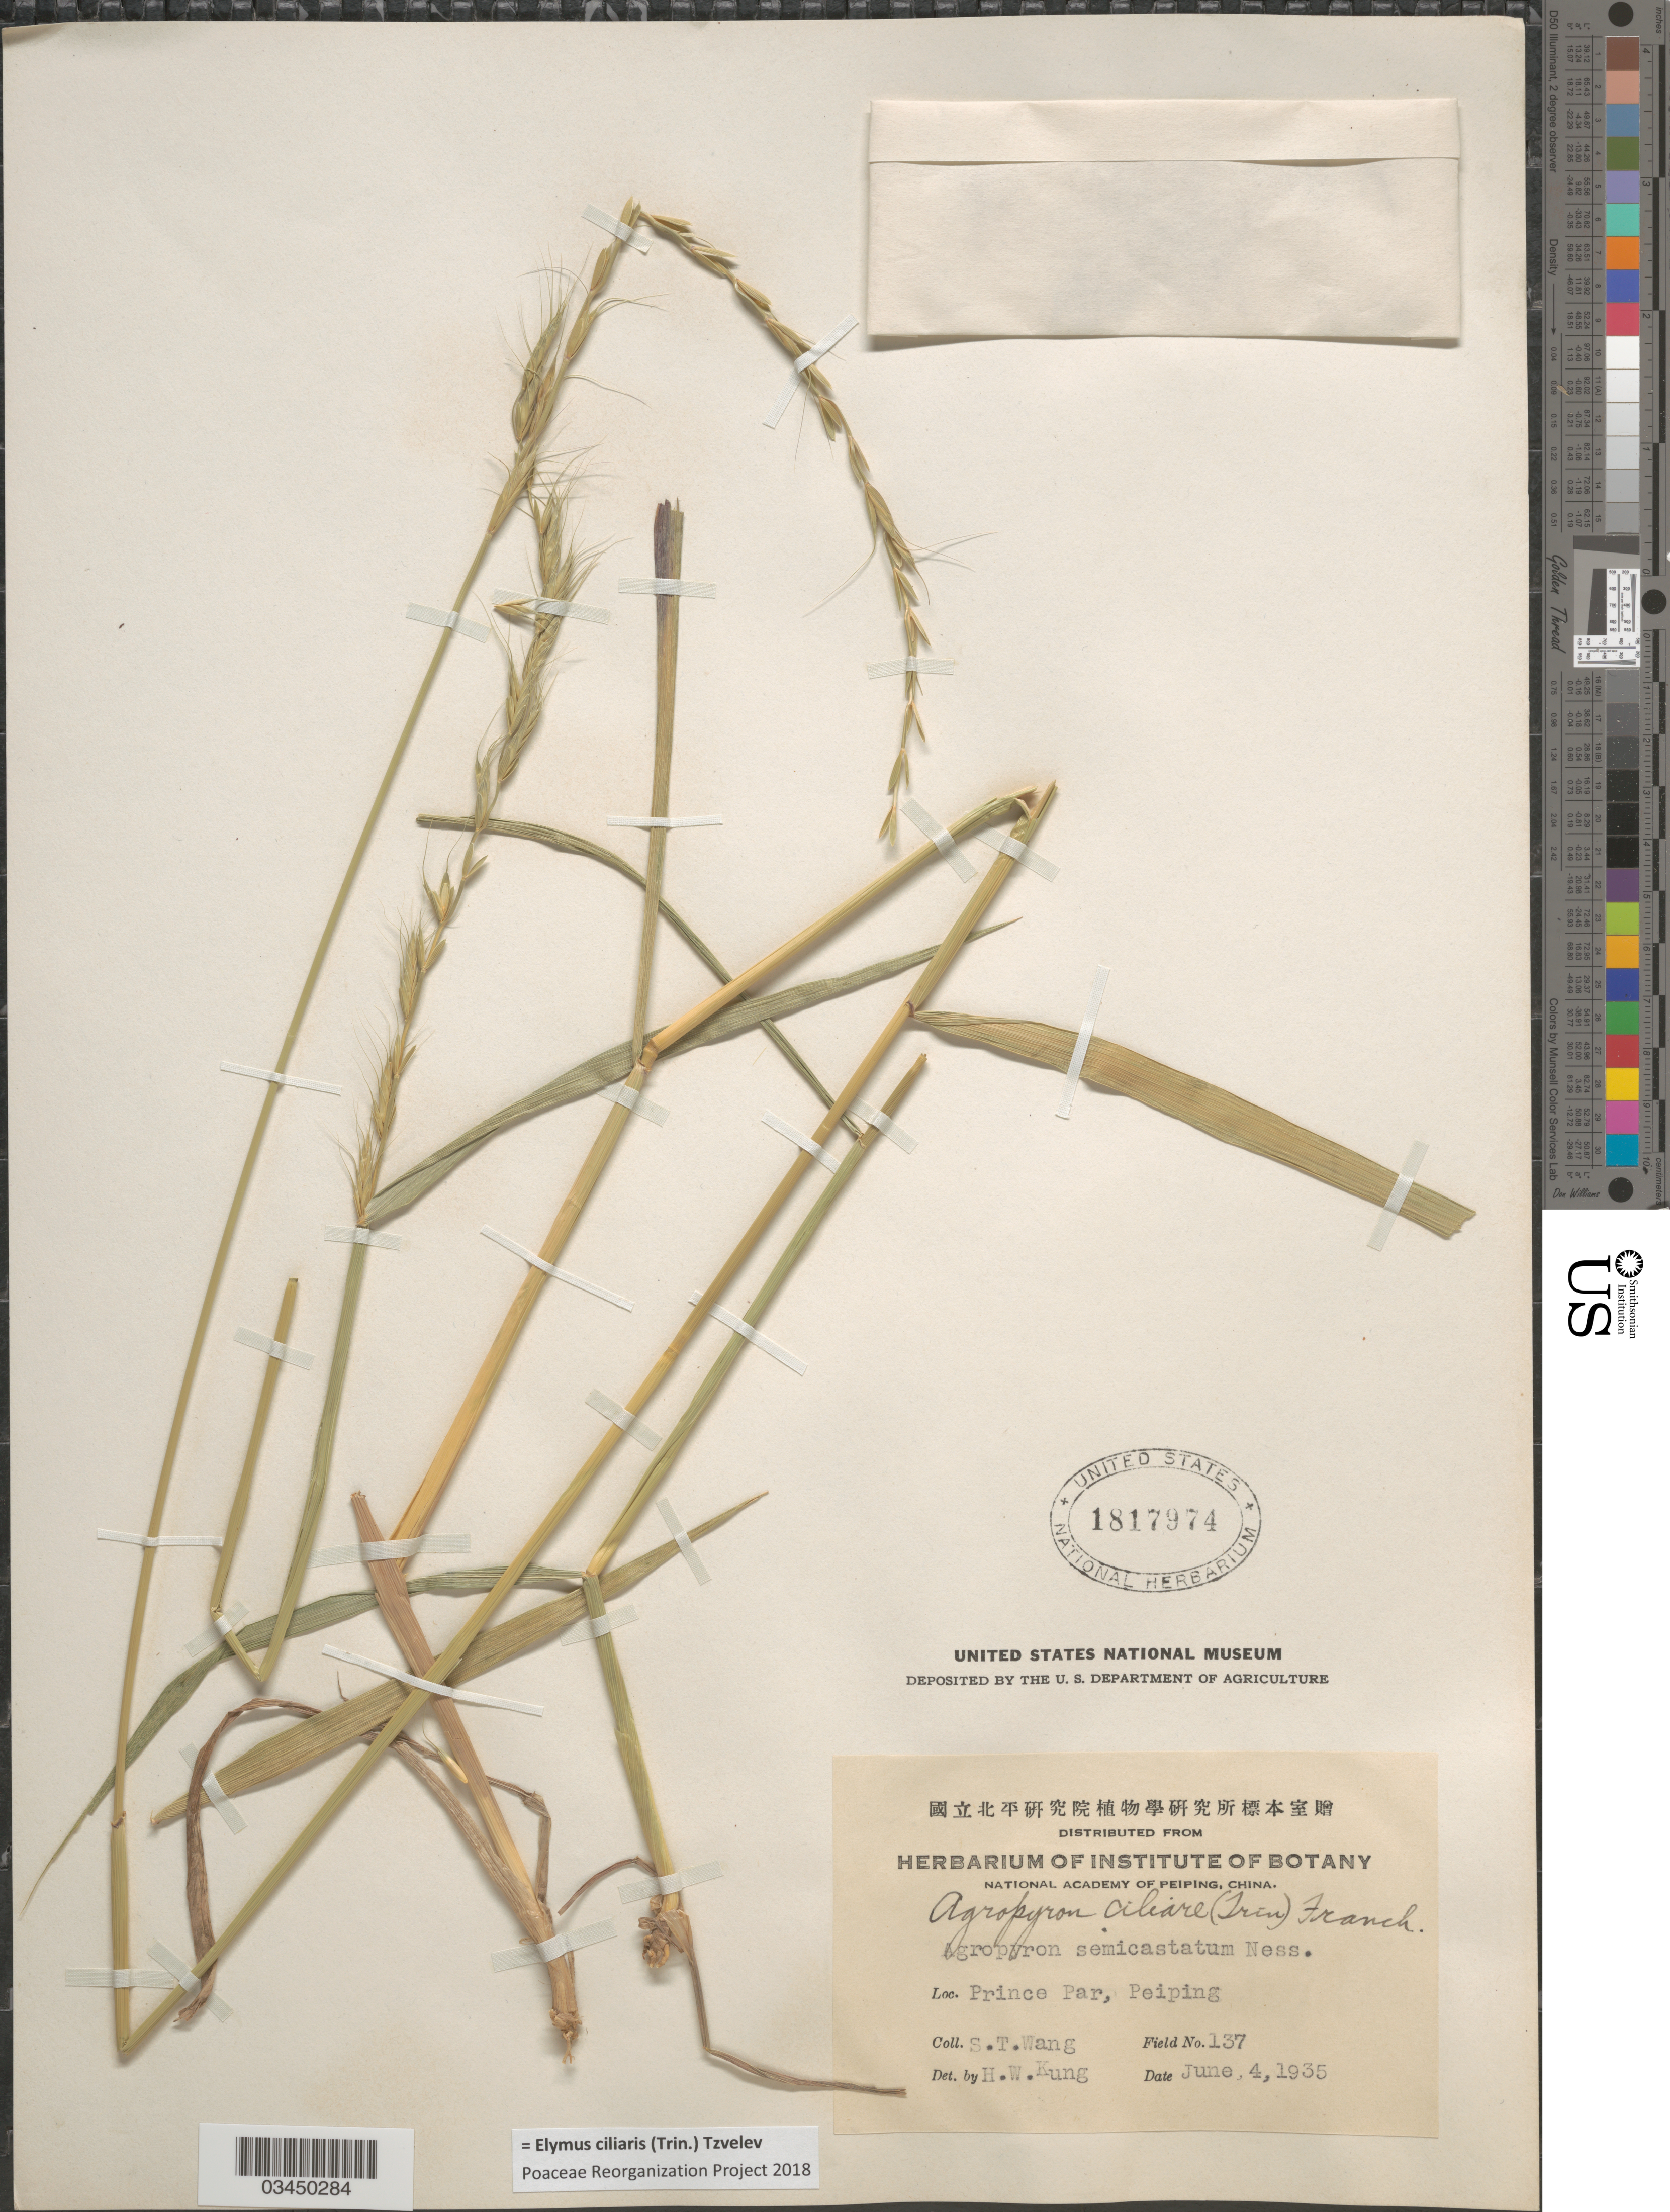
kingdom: Plantae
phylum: Tracheophyta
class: Liliopsida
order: Poales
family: Poaceae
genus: Elymus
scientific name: Elymus ciliaris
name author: (Trin.) Tzvelev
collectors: S. Wang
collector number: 137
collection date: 1935-06-04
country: China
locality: Prince Par, Peiping.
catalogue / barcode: US 1817974